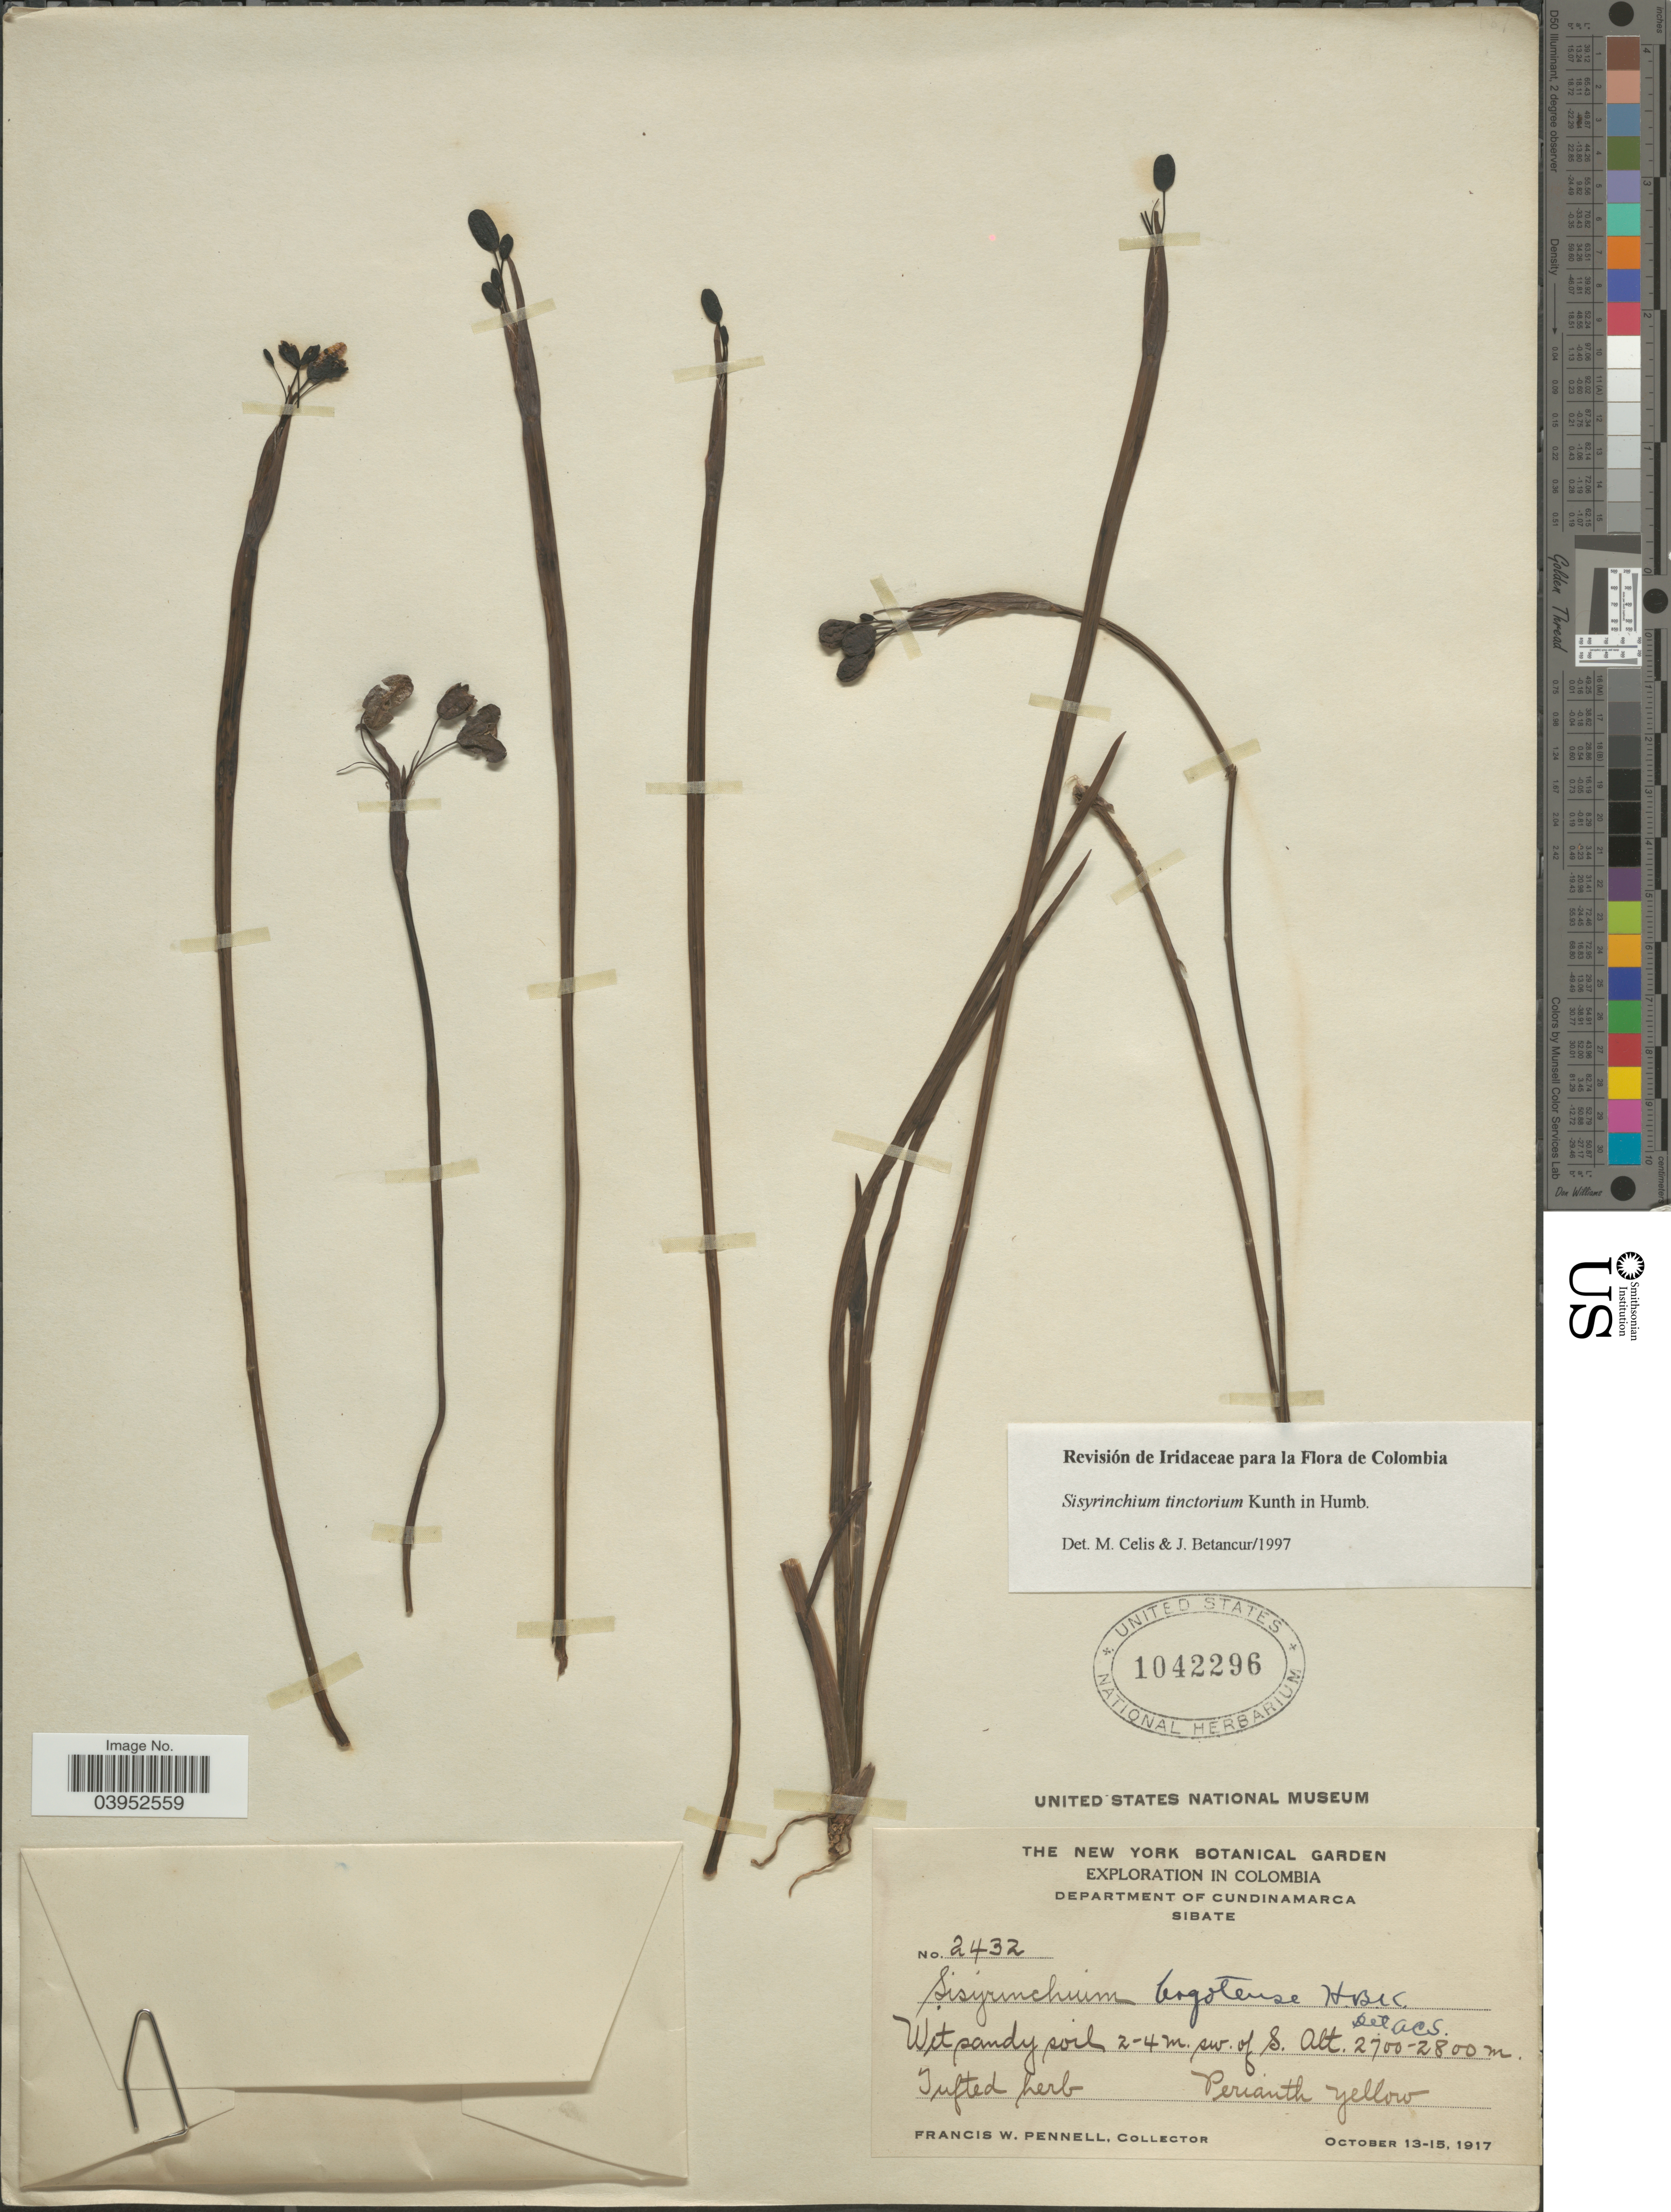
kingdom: Plantae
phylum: Tracheophyta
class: Liliopsida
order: Asparagales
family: Iridaceae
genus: Sisyrinchium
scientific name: Sisyrinchium tinctorium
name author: Kunth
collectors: F. W. Pennell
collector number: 2432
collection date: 1917-10-13/1917-10-15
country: Colombia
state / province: Cundinamarca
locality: Department of Cundinamarca. Sibate. Wet sandy soil 2-4 m. sw. of S.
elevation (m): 2700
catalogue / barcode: US 1042296